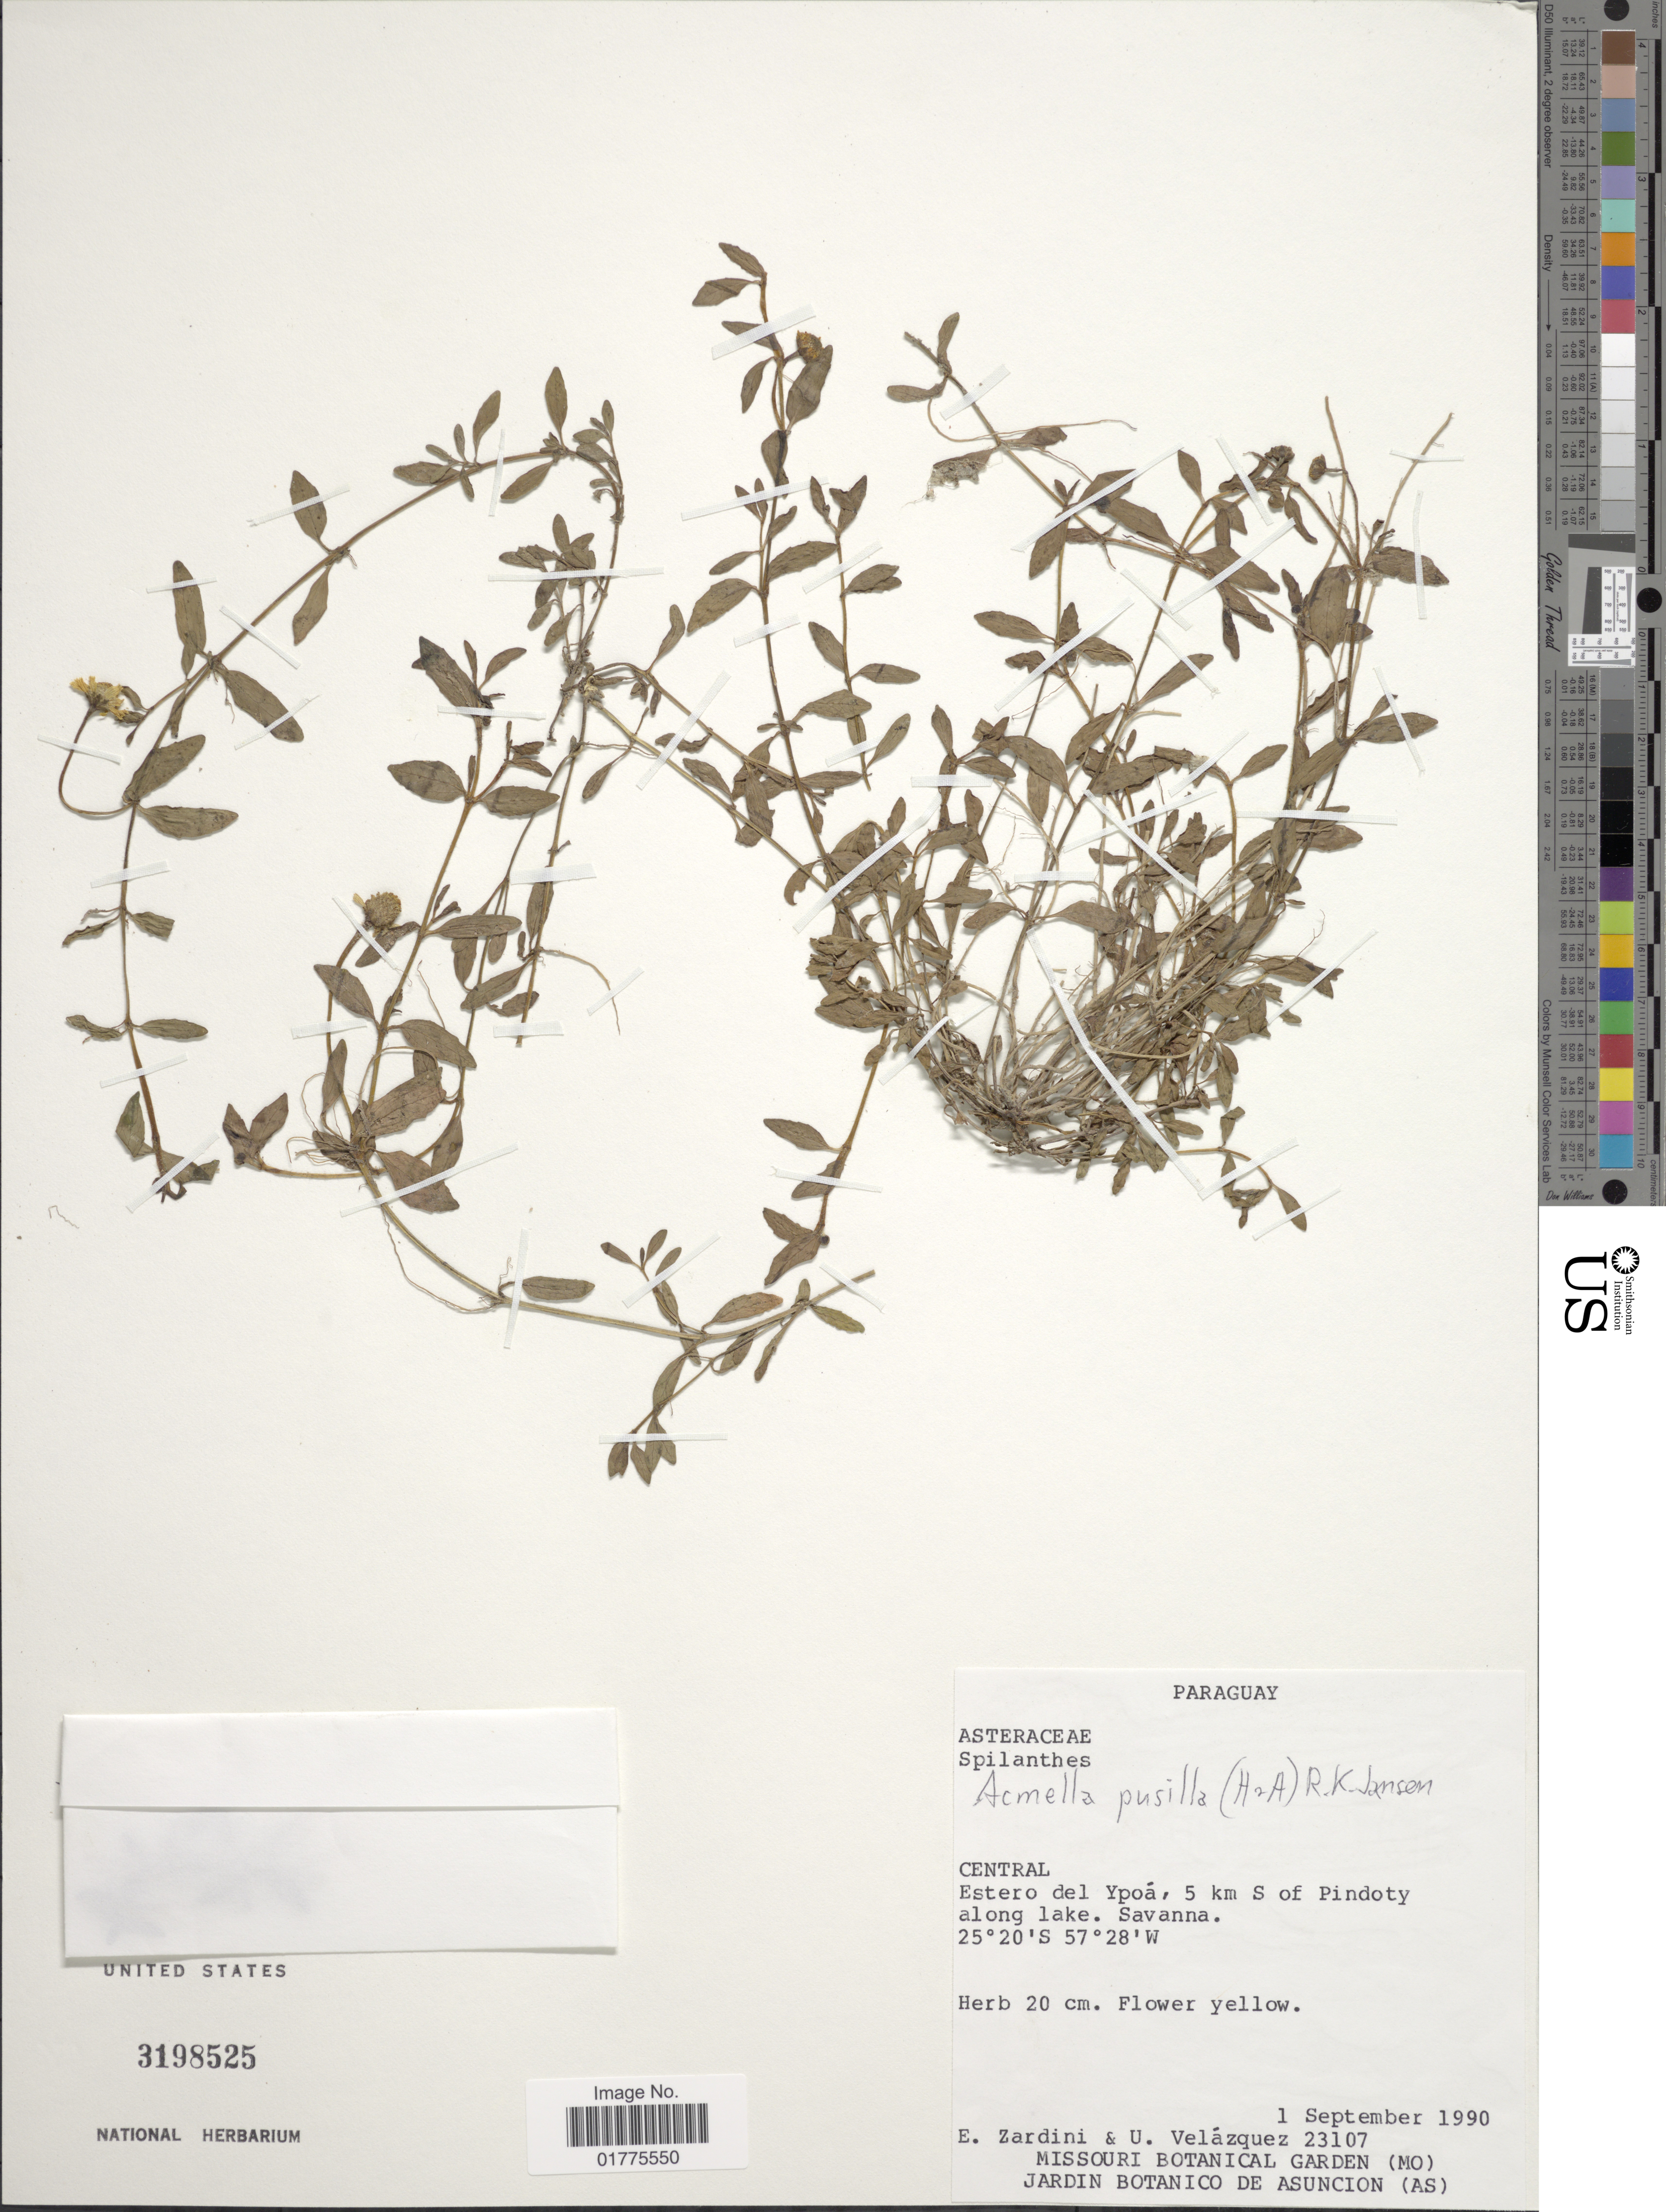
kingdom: Plantae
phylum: Tracheophyta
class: Magnoliopsida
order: Asterales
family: Asteraceae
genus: Acmella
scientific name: Acmella pusilla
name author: (Hook. & Arn.) R.K. Jansen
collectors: E. M. Zardini & U. Velázquez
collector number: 23107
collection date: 1990-09-01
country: Paraguay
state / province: Central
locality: Estero del Ypoa, 5 km S of Pindoty along lake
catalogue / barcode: US 3198525